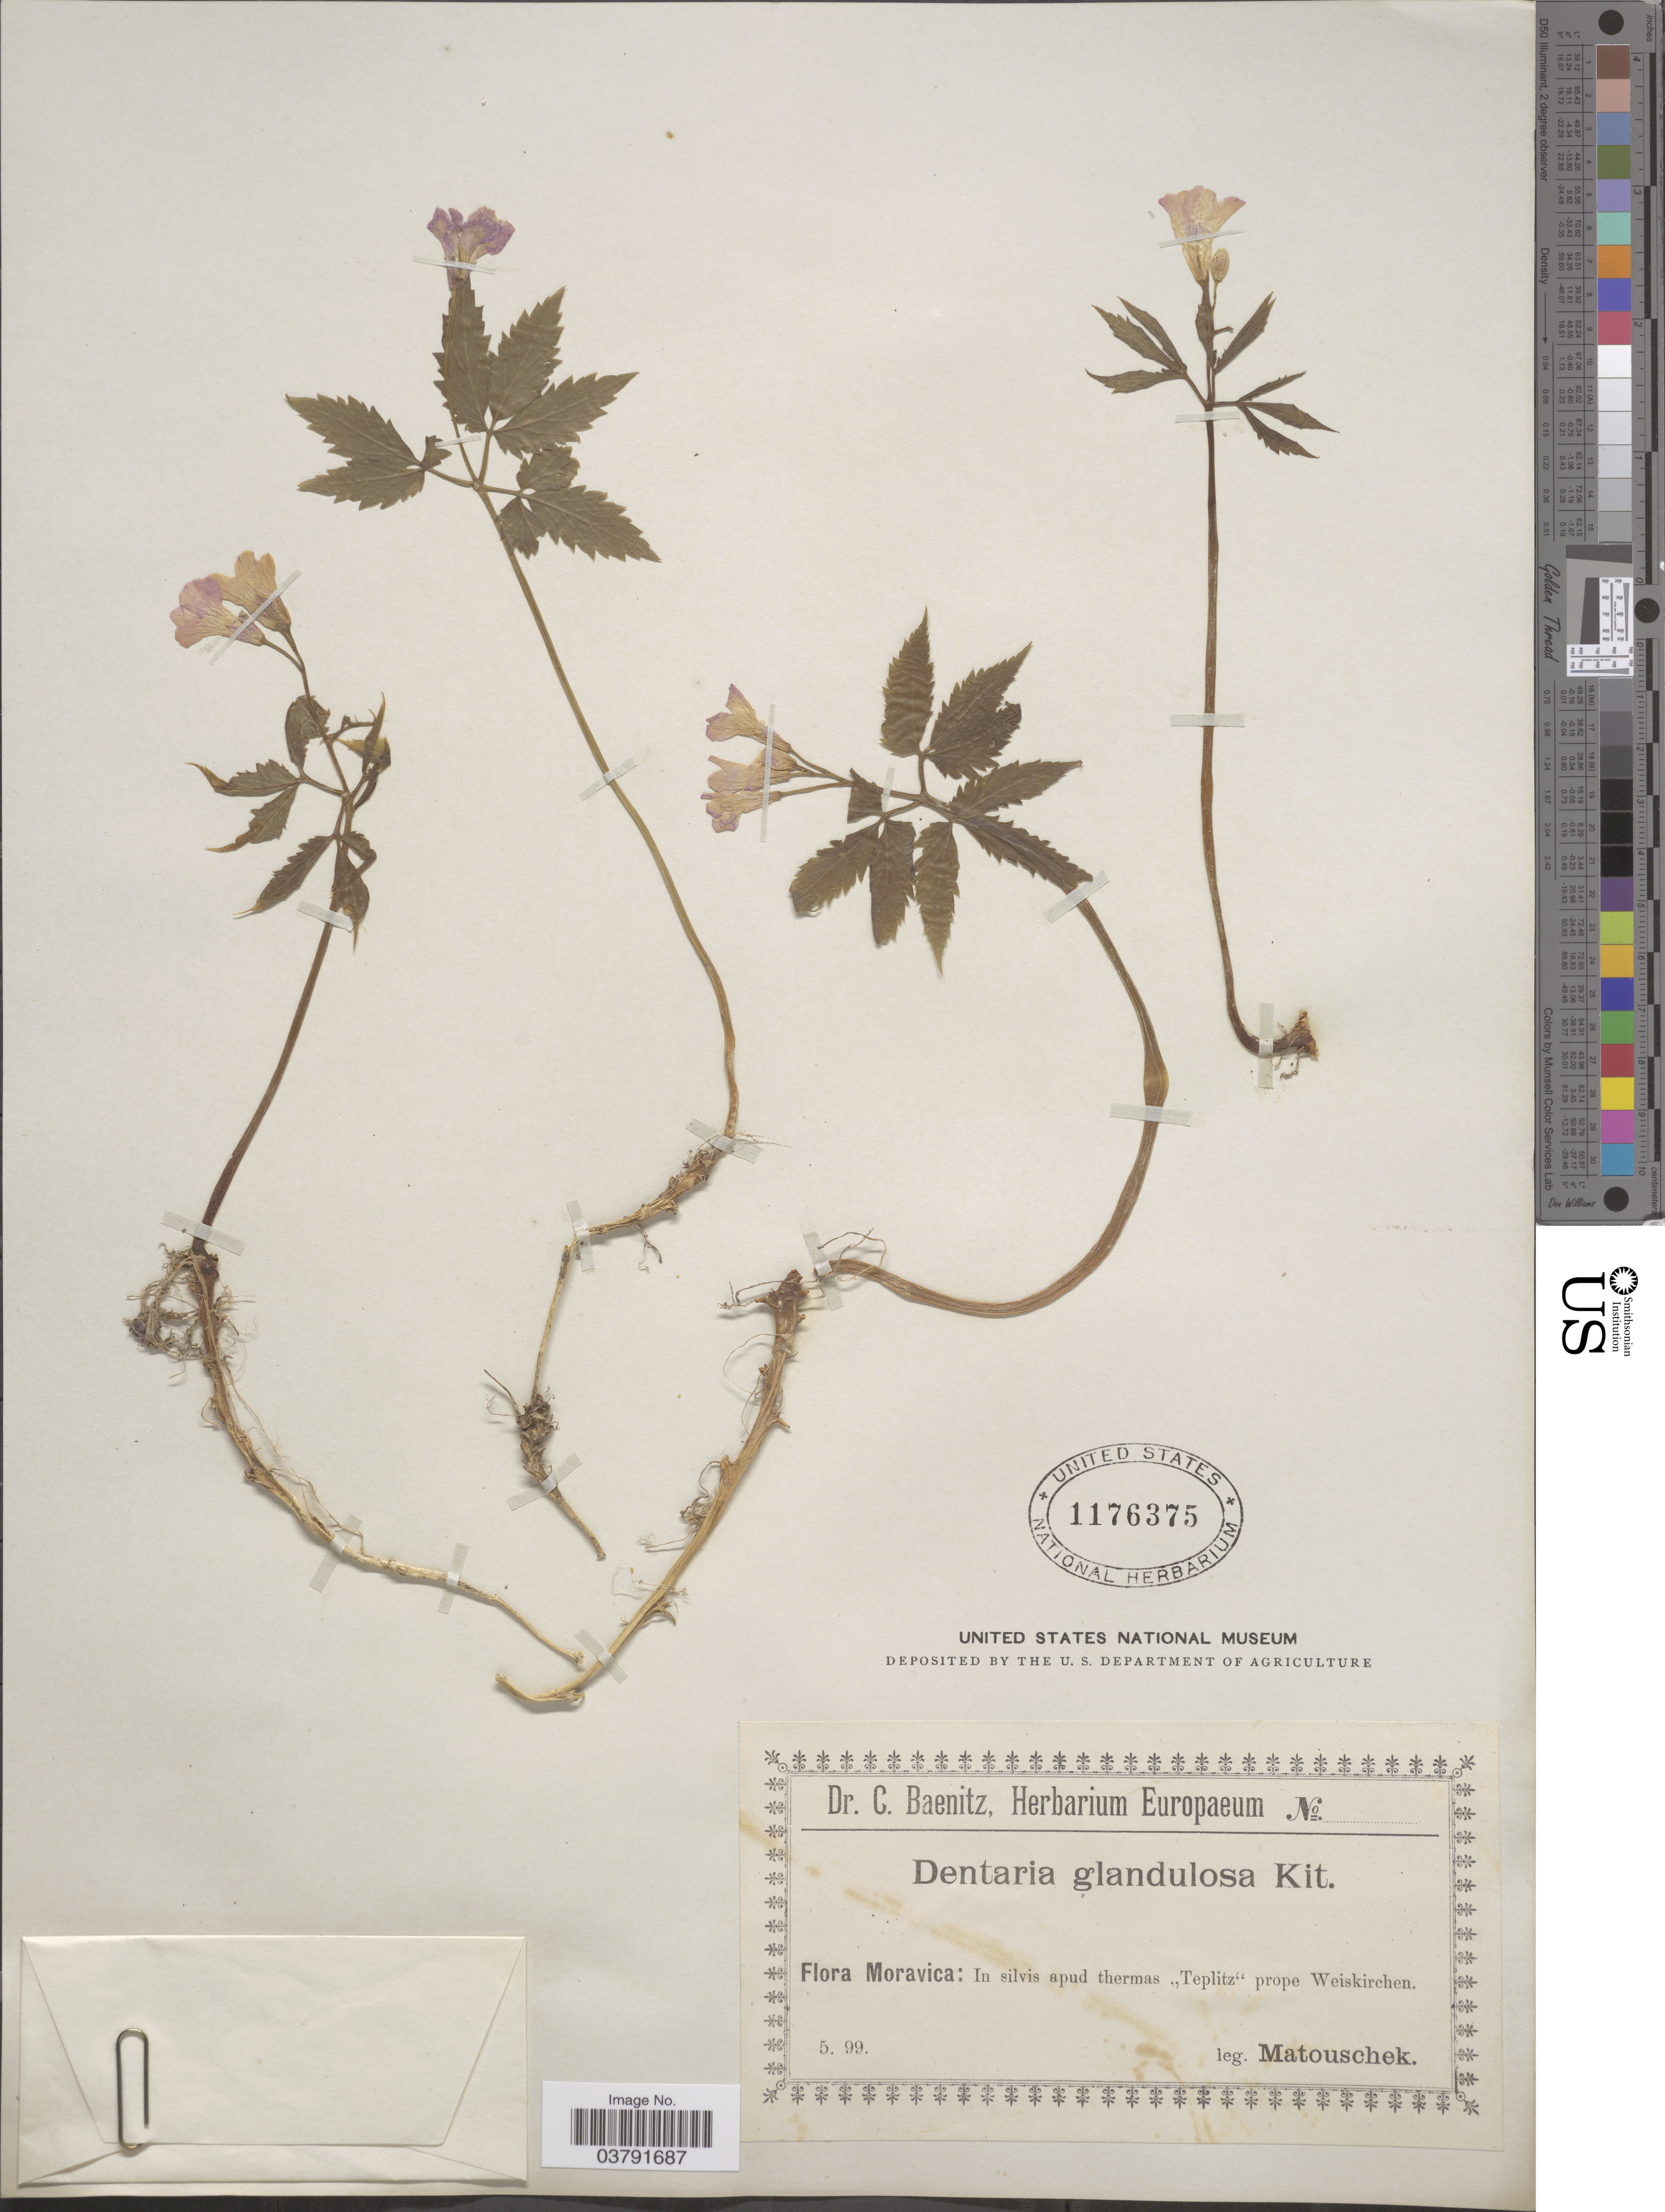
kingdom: Plantae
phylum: Tracheophyta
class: Magnoliopsida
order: Brassicales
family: Brassicaceae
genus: Dentaria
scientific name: Dentaria glandulosa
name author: Waldst. & Kit.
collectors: F. Matouschek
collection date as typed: Transcribed d/m/y: /5/99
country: Czechia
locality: Moravica. In silvis apud thermas "Teplitz" prope Weiskirchen.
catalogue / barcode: US 1176375